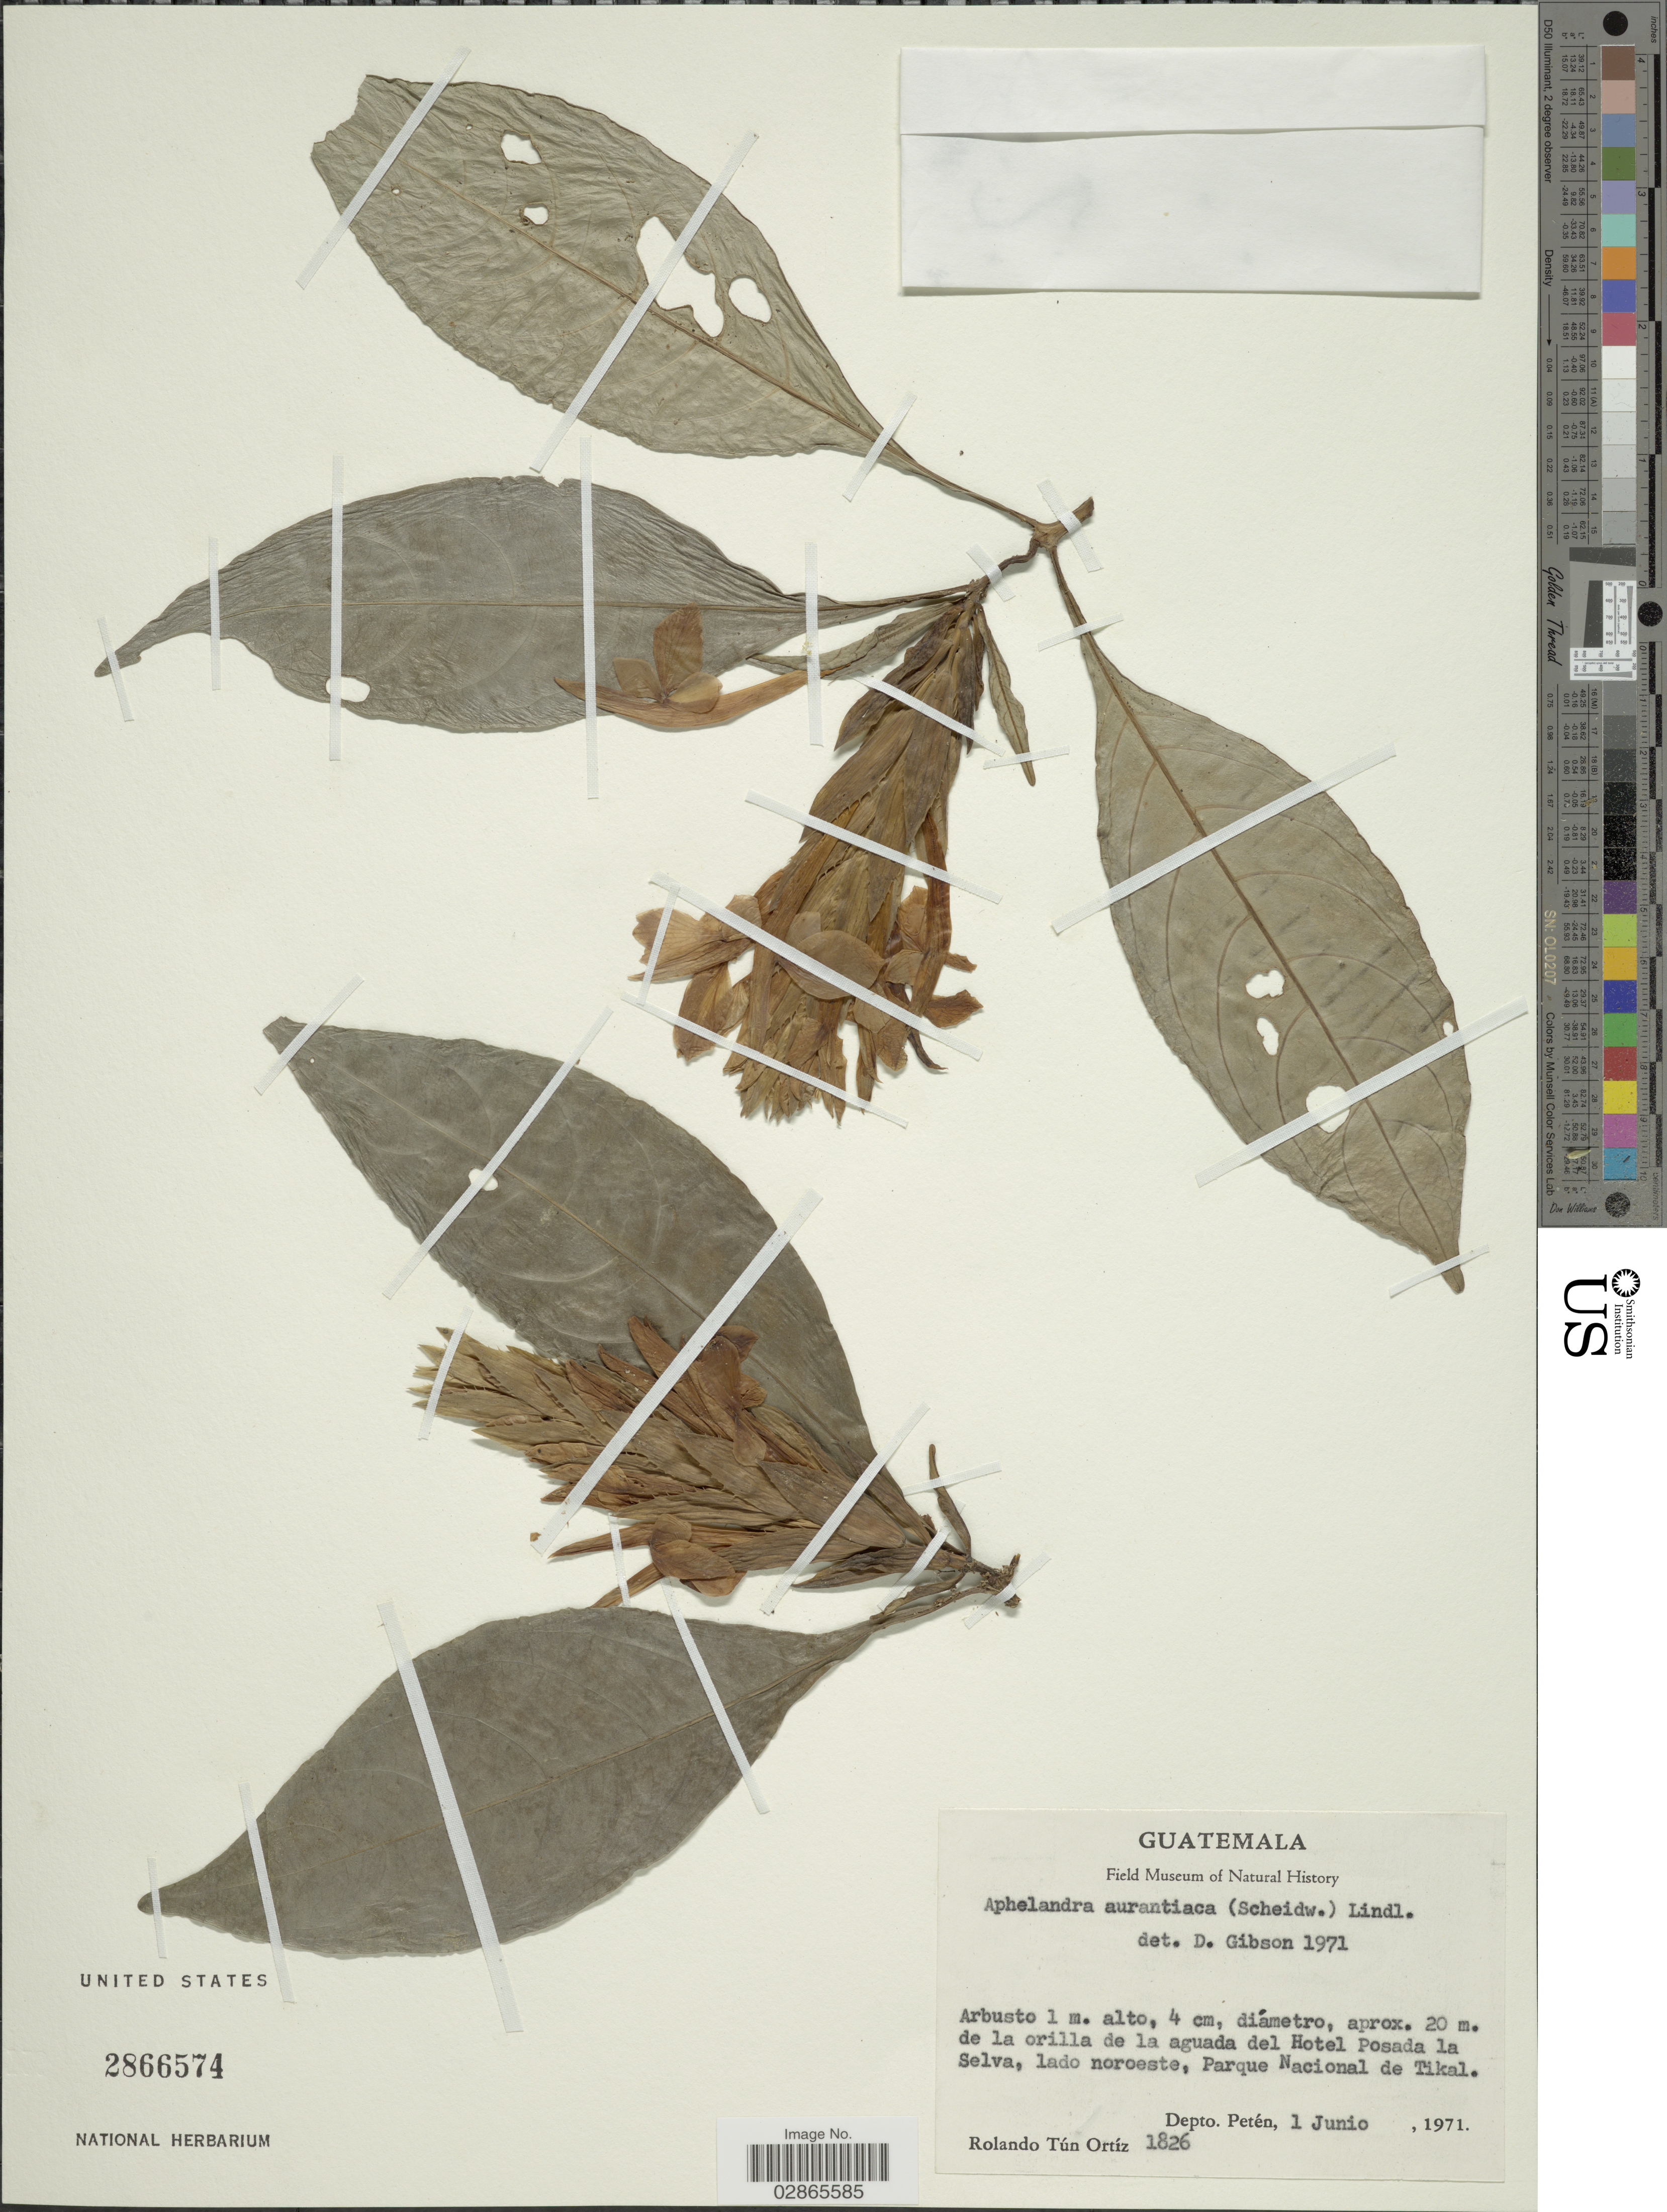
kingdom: Plantae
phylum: Tracheophyta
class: Magnoliopsida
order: Lamiales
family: Acanthaceae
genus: Aphelandra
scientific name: Aphelandra aurantiaca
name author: (Scheidw.) Lindl.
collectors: R. Ortiz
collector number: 1826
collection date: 1971-06-01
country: Guatemala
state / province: El Petén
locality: Aprox. 20 m. de la orilla de la aguada del Hotel Posada la Selva, lado noroeste, Parque Nacional de Tikal. Depto. Petén.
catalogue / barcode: US 2866574